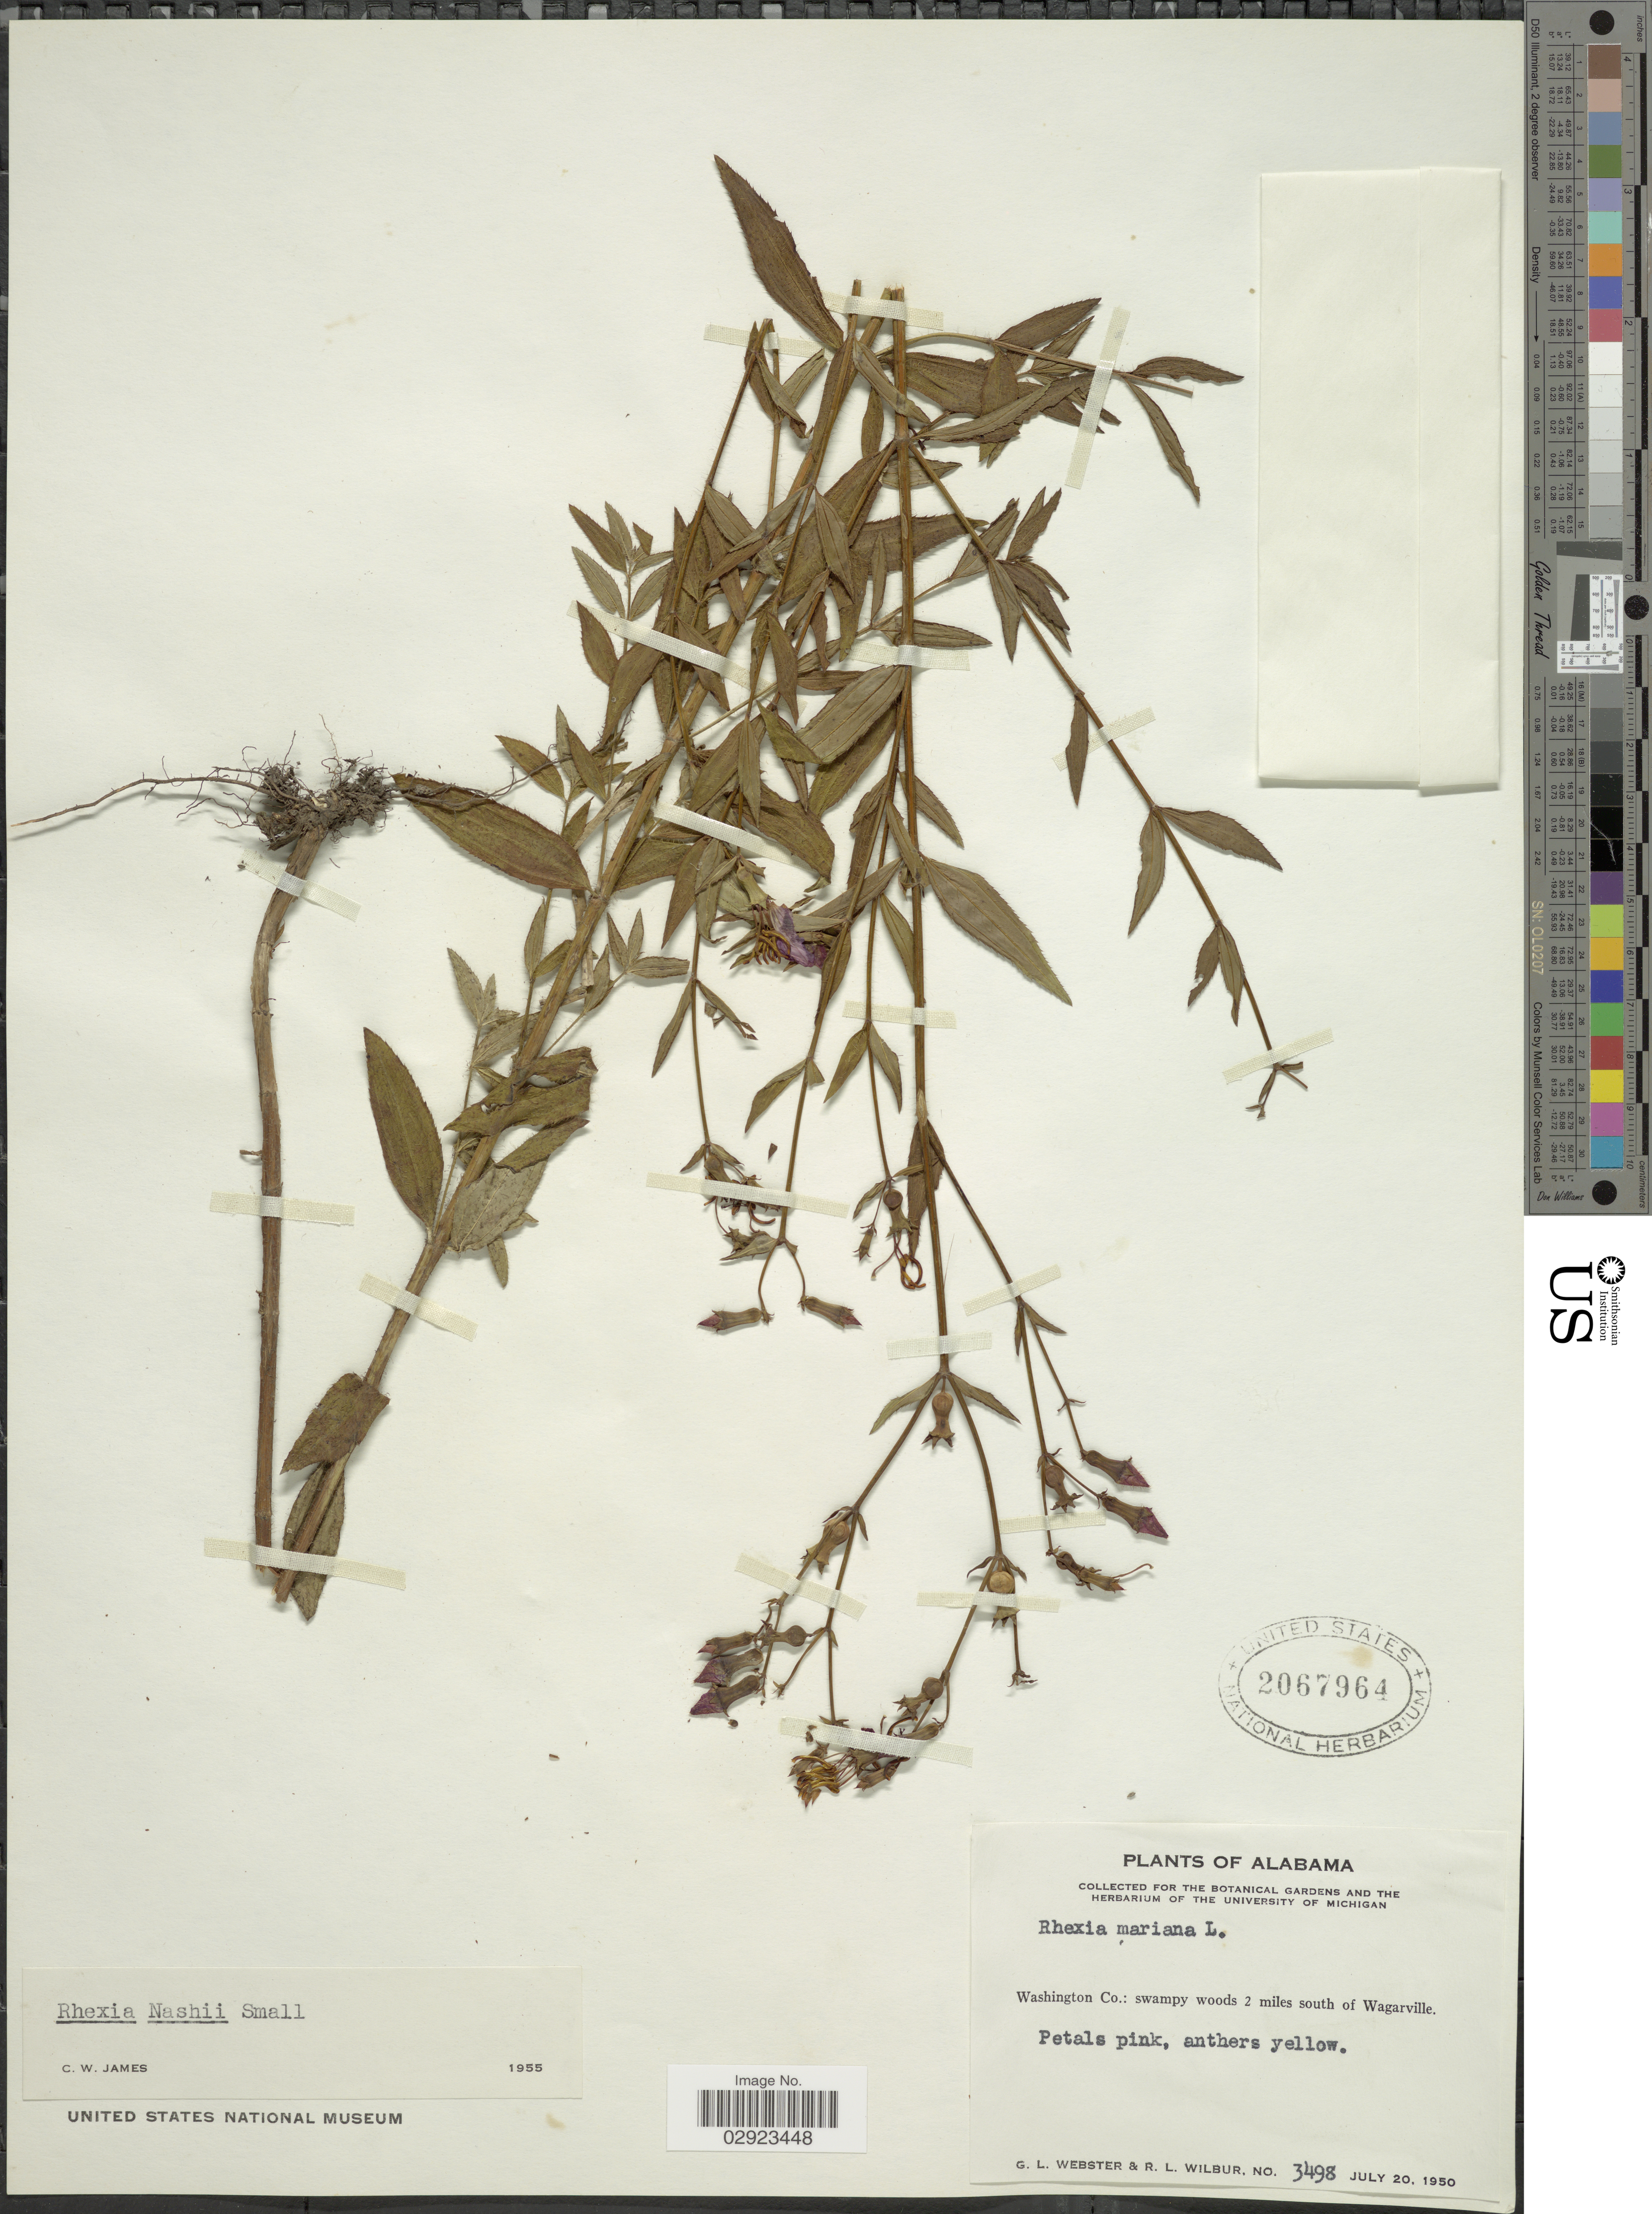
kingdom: Plantae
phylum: Tracheophyta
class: Magnoliopsida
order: Myrtales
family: Melastomataceae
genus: Rhexia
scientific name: Rhexia nashii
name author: Small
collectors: G. L. Webster & R. L. Wilbur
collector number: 3498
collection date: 1950-07-20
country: United States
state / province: Alabama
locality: Washington Co.: swampy woods 2 miles south of Wagarville.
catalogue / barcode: US 2067964